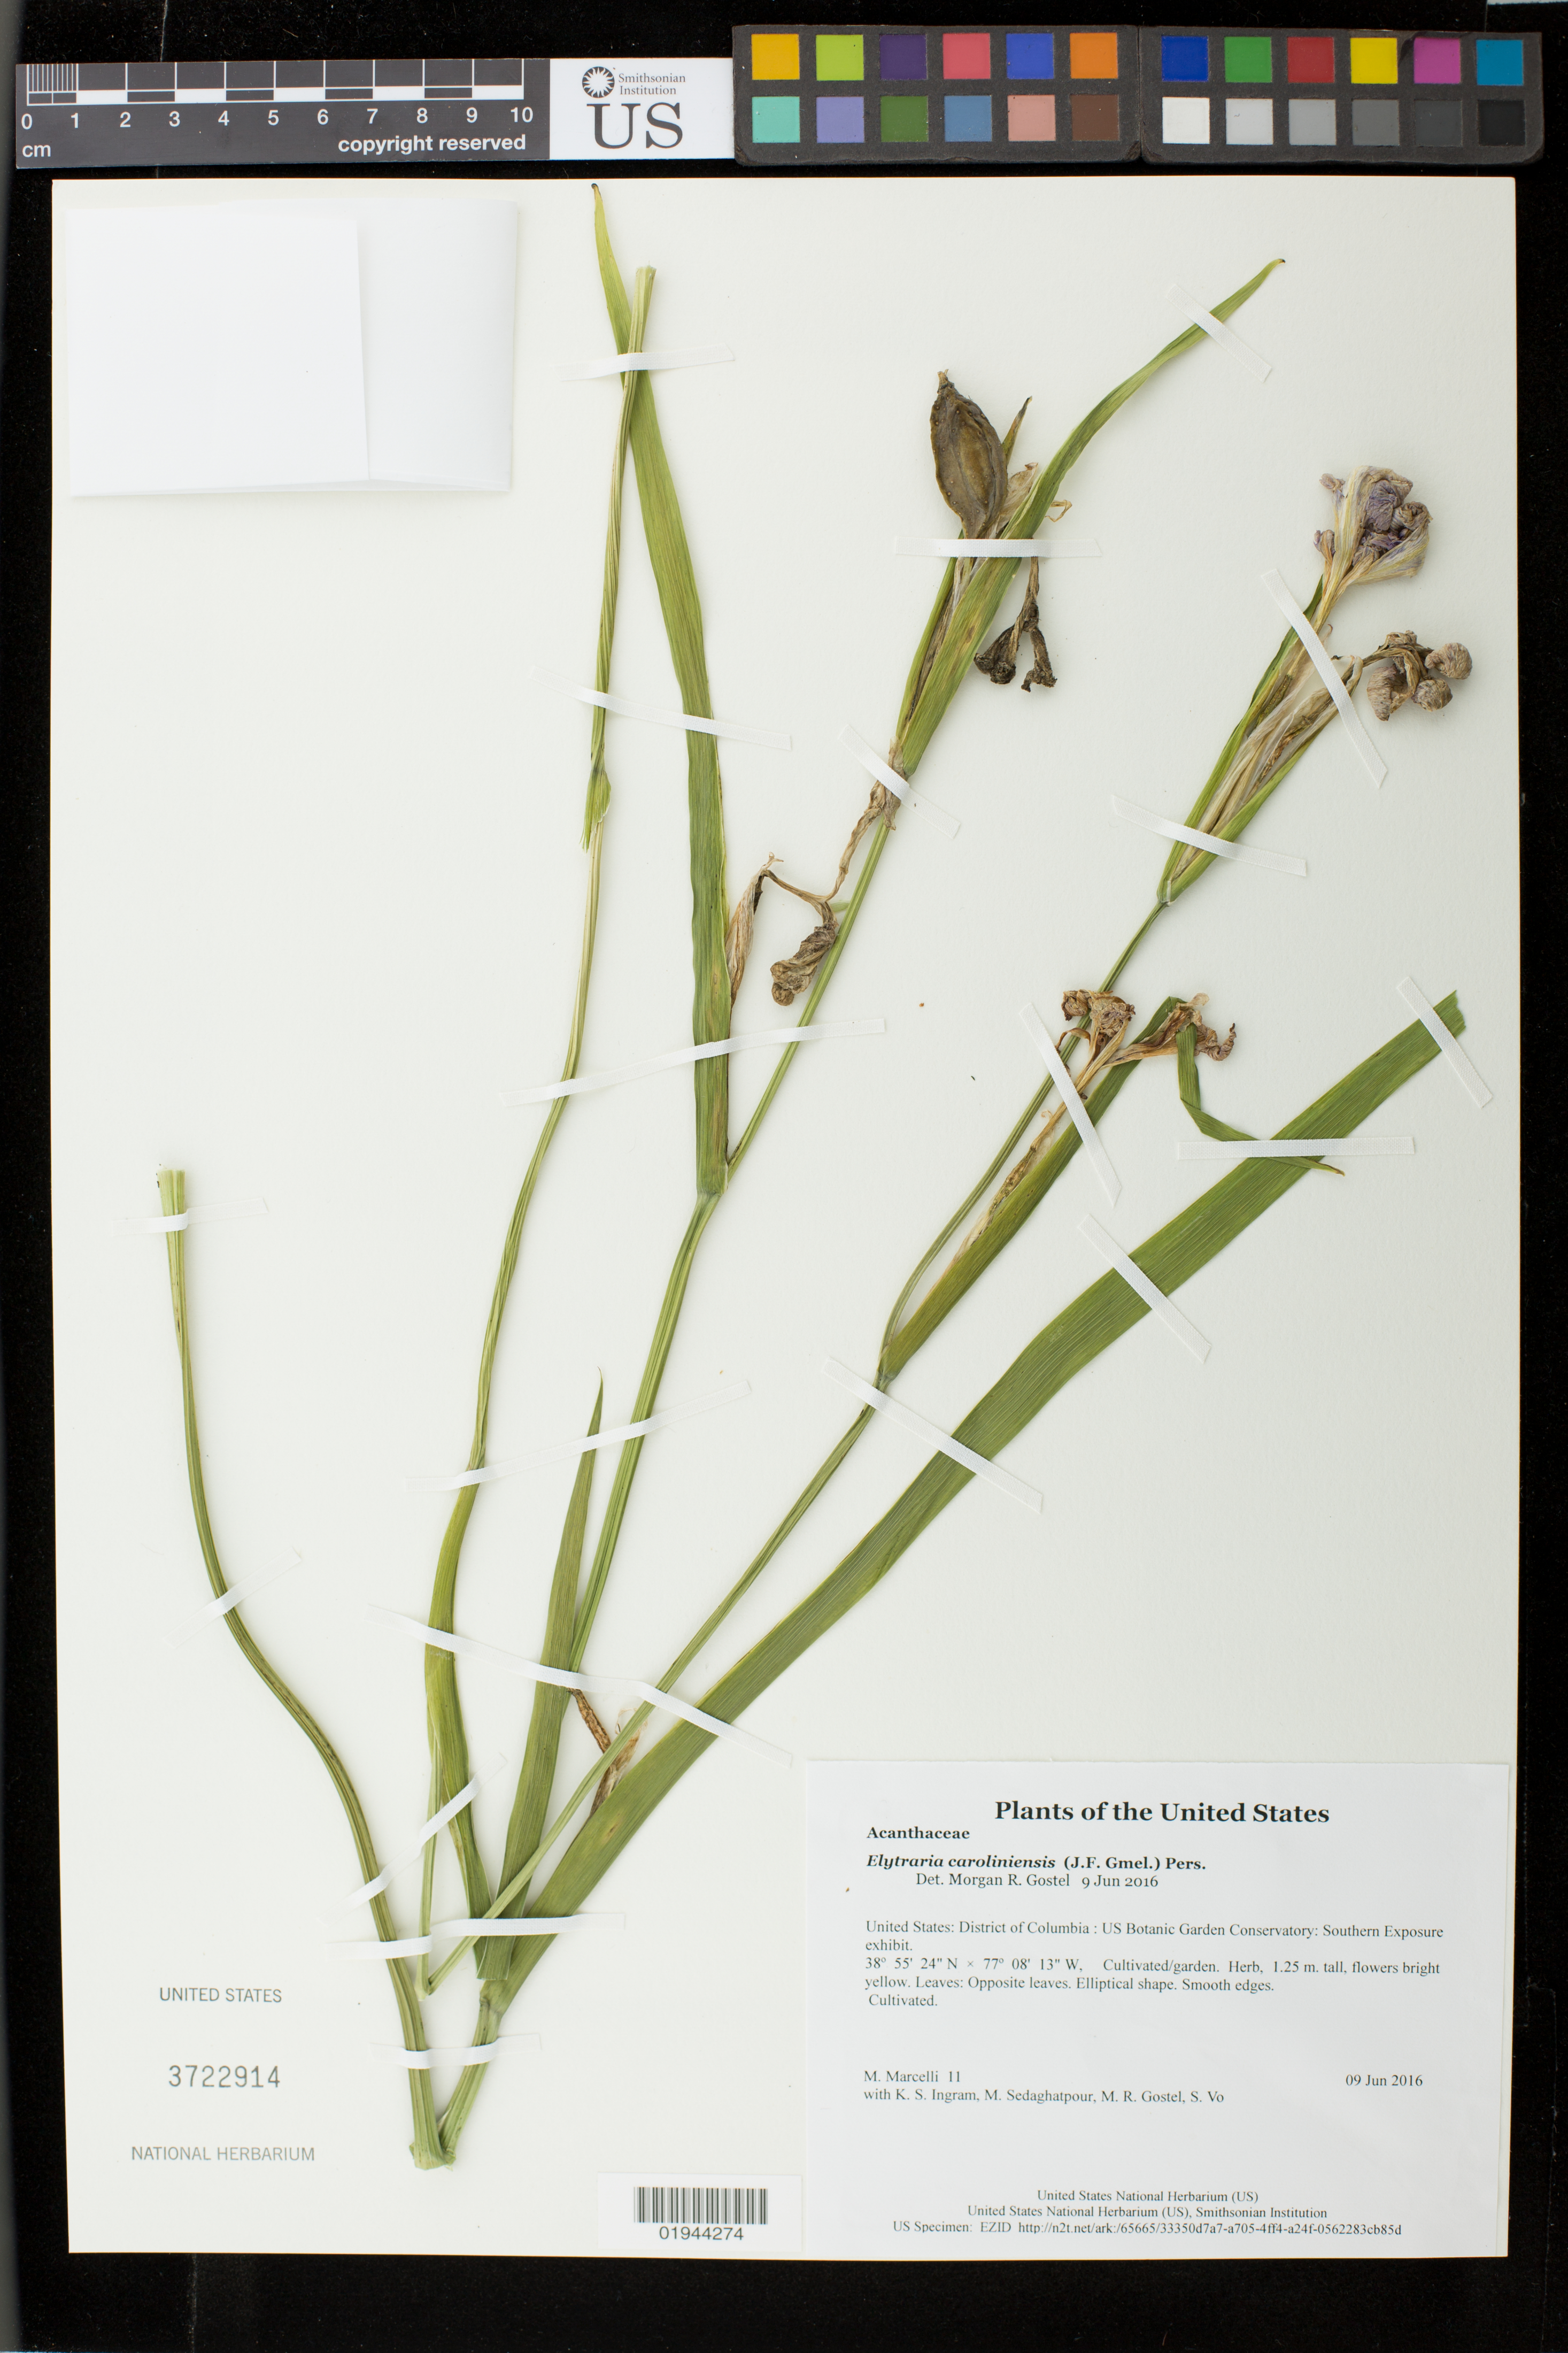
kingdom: Plantae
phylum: Tracheophyta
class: Liliopsida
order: Asparagales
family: Iridaceae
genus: Iris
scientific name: Iris fulva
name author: Ker Gawl.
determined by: Strong, Mark T., (BOT), Smithsonian Institution - National Museum of Natural History (UNITED STATES)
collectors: M. Marcelli, K. S. Ingram, M. Sedaghatpour, M. R. Gostel & S. Vo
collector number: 11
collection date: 2016-06-09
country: United States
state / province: District of Columbia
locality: US Botanic Garden Conservatory: Southern Exposure exhibit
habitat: Cultivated/garden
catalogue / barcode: US 3722914